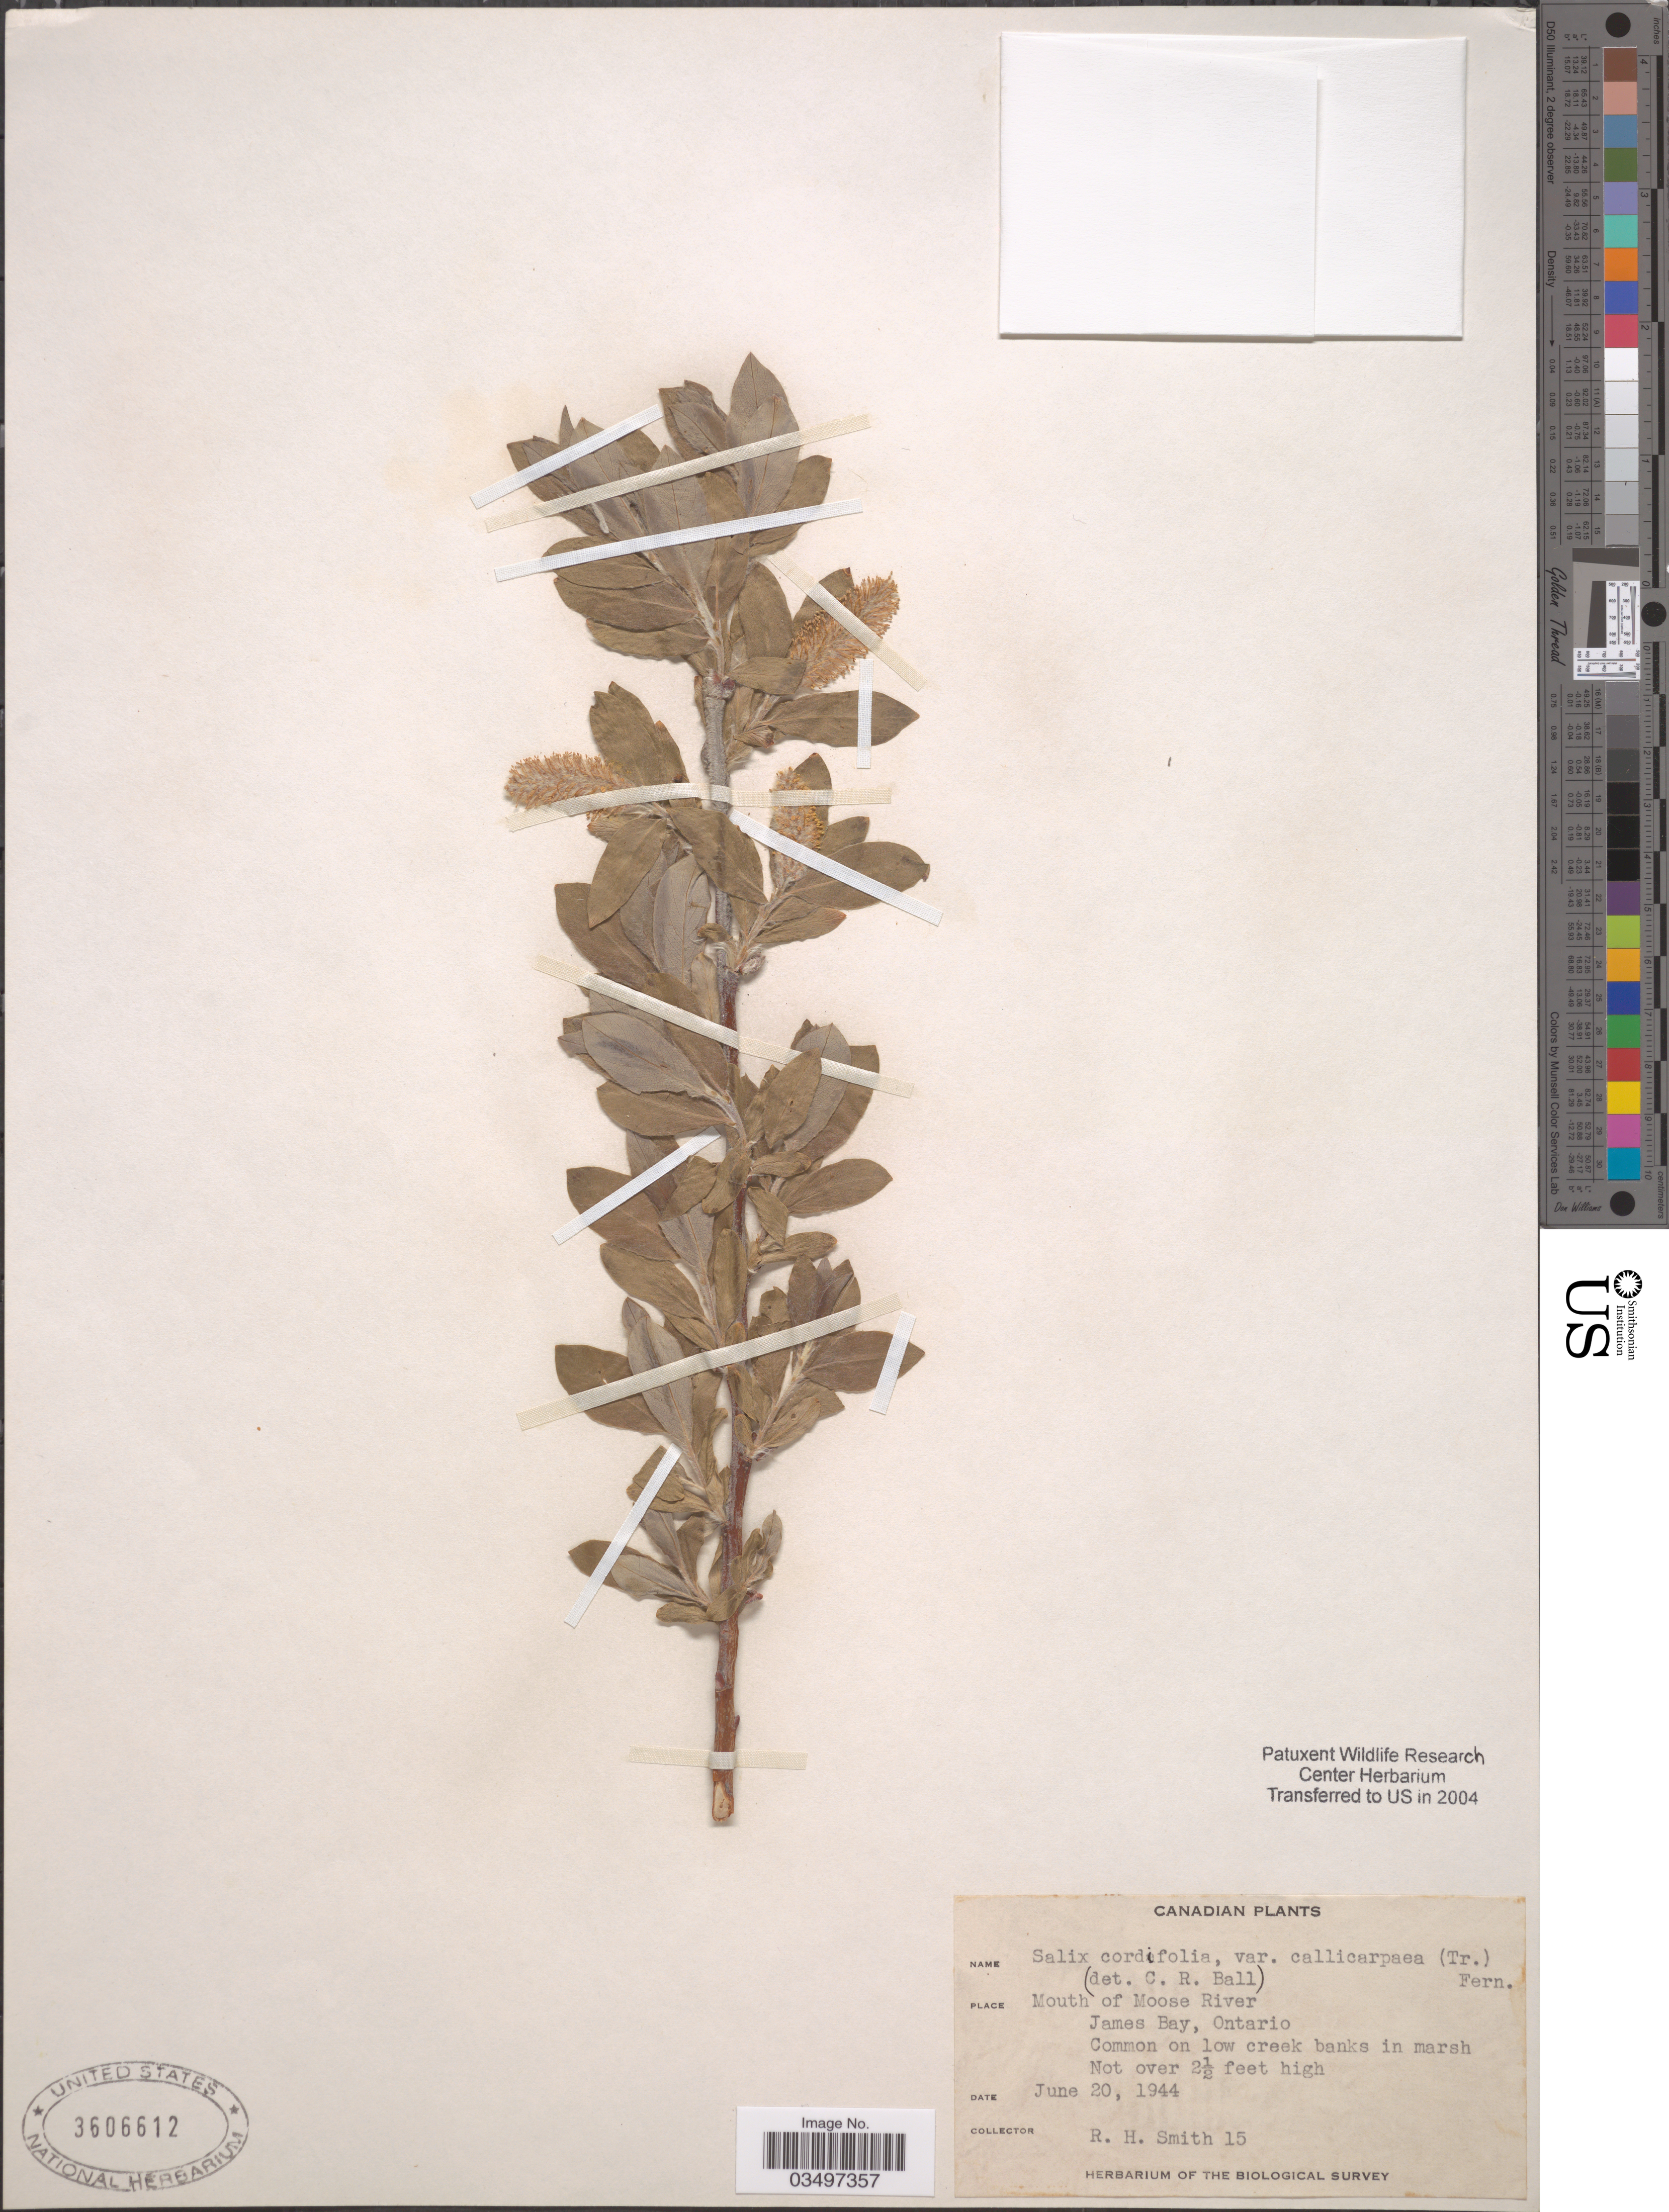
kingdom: Plantae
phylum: Tracheophyta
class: Magnoliopsida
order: Malpighiales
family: Salicaceae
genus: Salix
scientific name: Salix glauca var. cordifolia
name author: (Pursh) Dorn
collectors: R. H. Smith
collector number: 15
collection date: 1944-06-20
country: Canada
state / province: Ontario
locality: Mouth of Moose River. James Bay.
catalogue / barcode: US 3606612